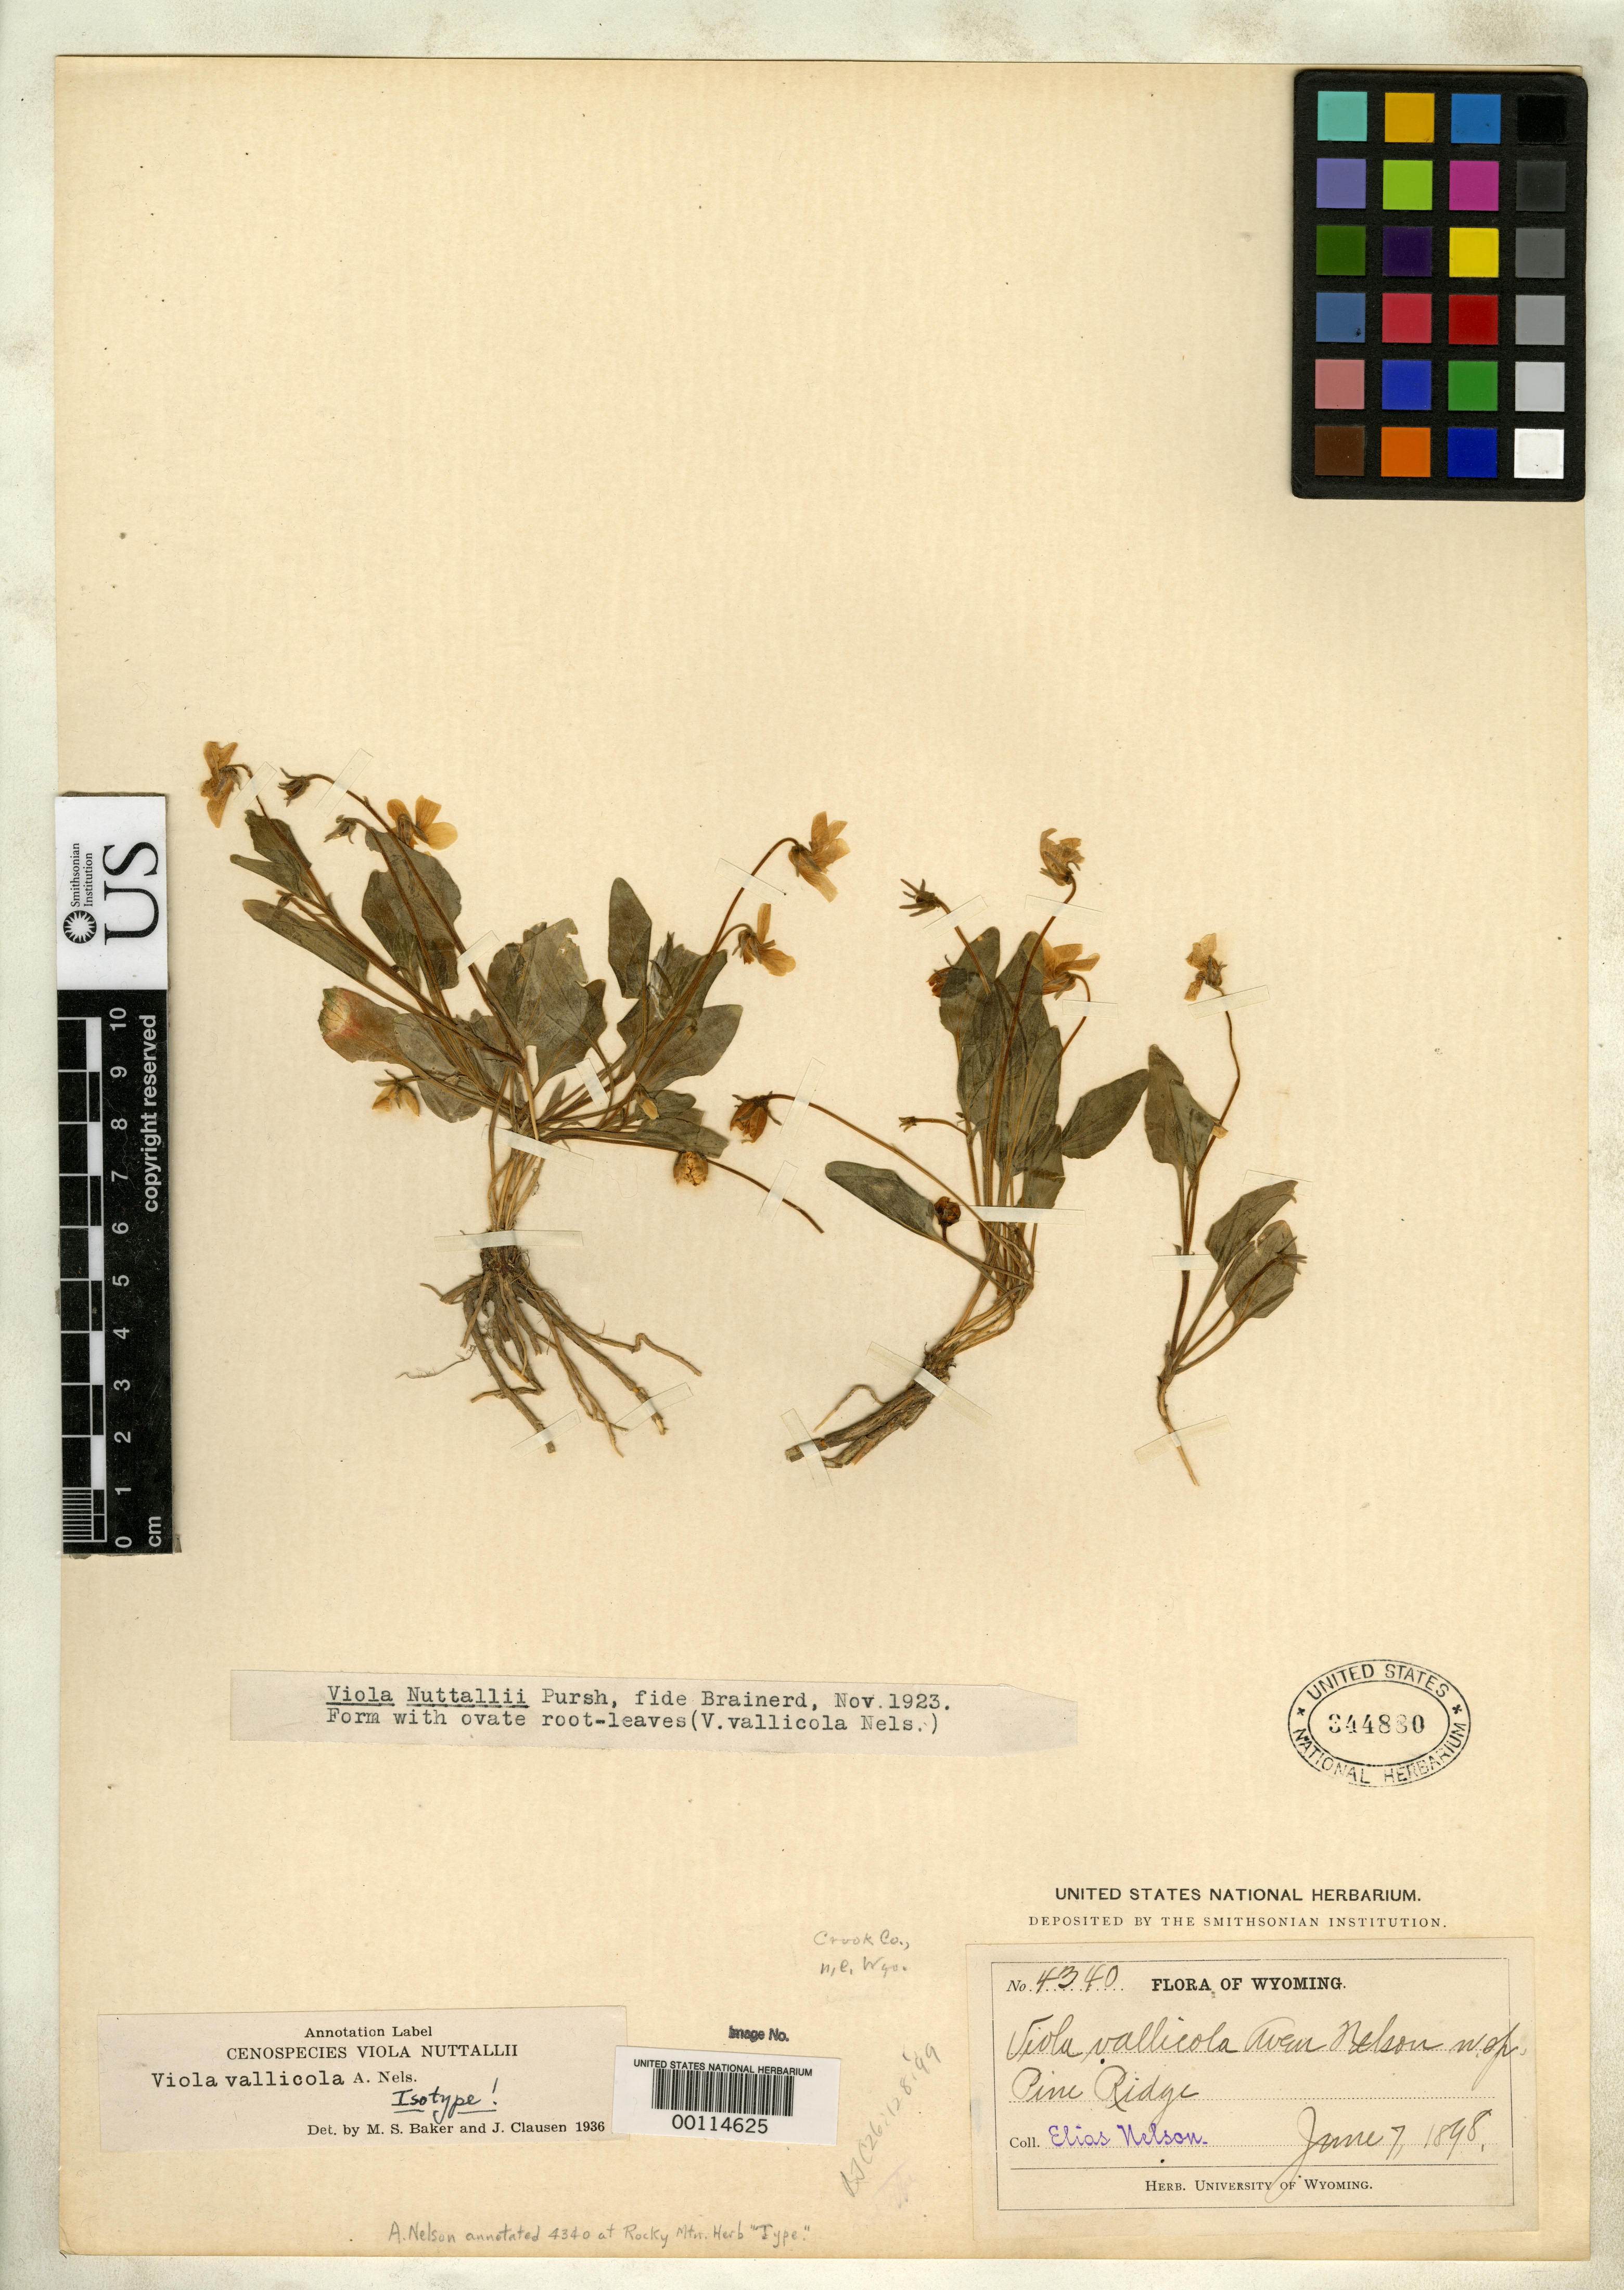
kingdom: Plantae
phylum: Tracheophyta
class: Magnoliopsida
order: Malpighiales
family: Violaceae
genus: Viola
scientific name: Viola vallicola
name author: A. Nelson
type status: Syntype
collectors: E. Nelson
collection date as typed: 07 Jun 1885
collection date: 1885-06-07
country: United States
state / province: Wyoming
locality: Pine Ridge.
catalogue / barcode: US 344880